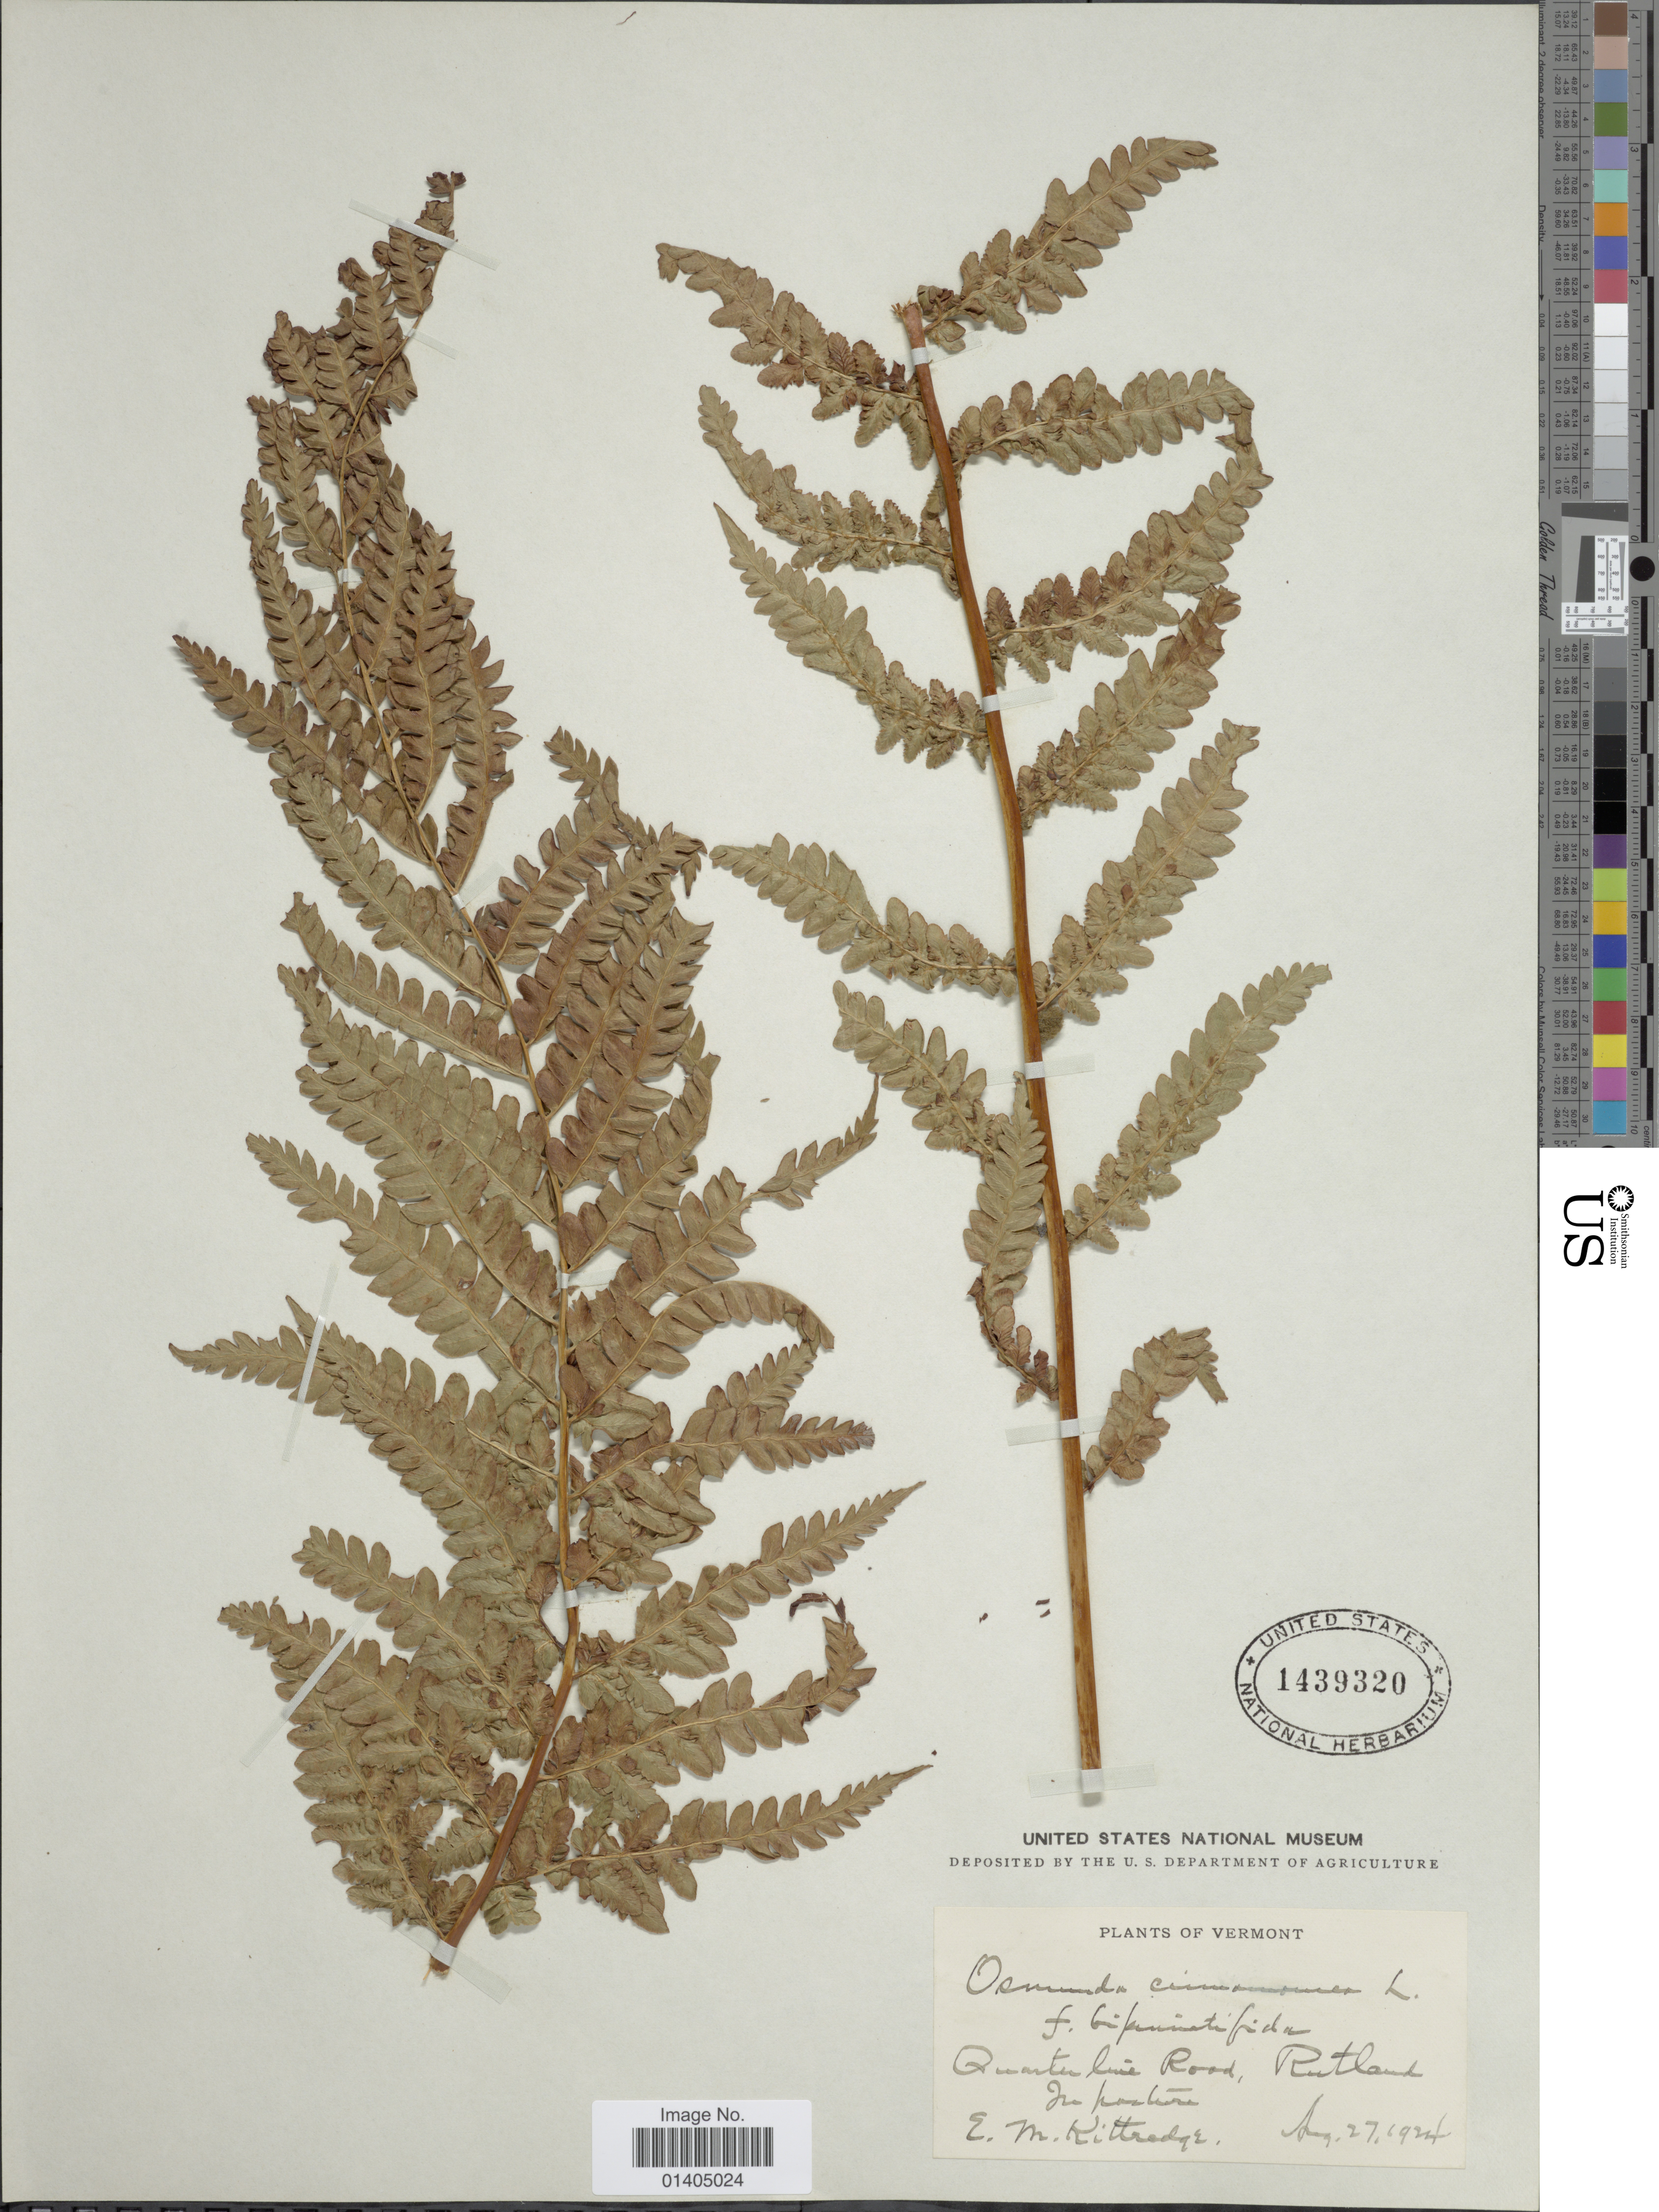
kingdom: Plantae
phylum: Tracheophyta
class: Polypodiopsida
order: Osmundales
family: Osmundaceae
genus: Osmundastrum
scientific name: Osmundastrum cinnamomeum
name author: (L.) C. Presl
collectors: E. Kittridge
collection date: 1924-08-27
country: United States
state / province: Vermont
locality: Quarterline Road, Rutland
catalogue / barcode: US 1439320